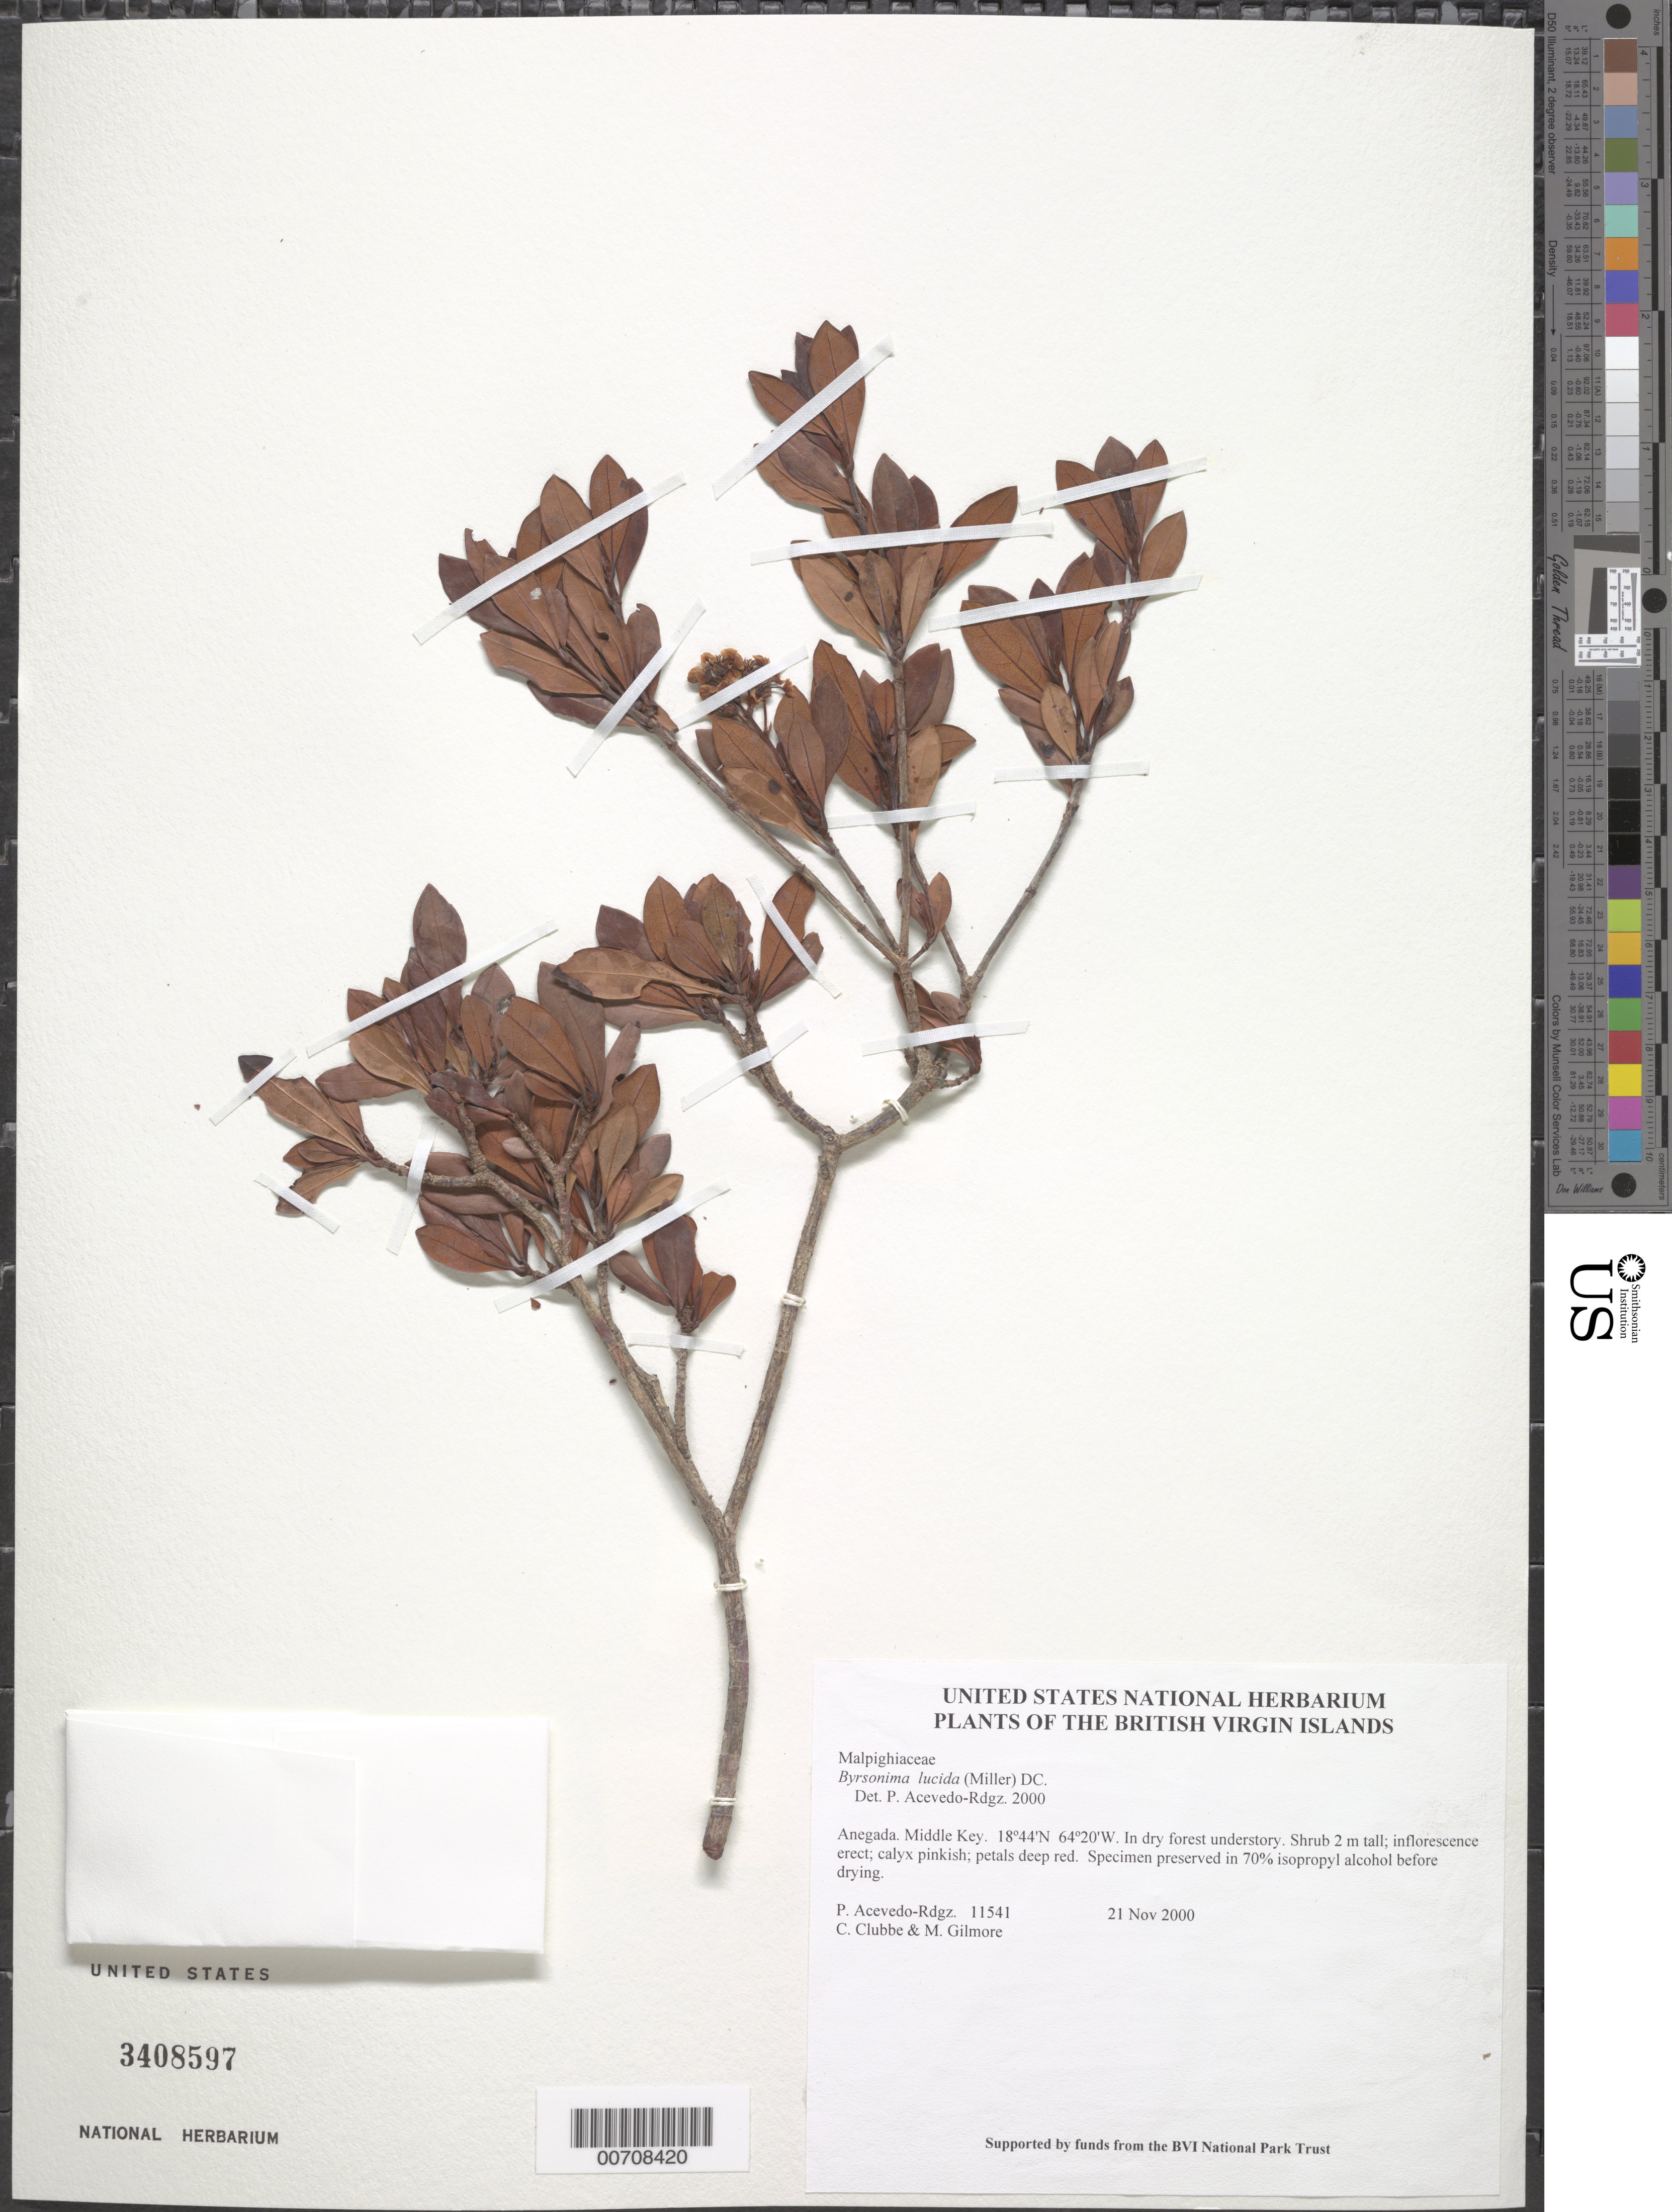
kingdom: Plantae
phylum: Tracheophyta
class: Magnoliopsida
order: Malpighiales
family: Malpighiaceae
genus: Byrsonima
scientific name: Byrsonima lucida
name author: (Mill.) DC.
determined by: Acevedo-Rodríguez, P., (BOT), Smithsonian Institution - National Museum of Natural History (UNITED STATES)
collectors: P. Acevedo-Rodr., C. Clubbe & M. Gilmore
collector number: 11541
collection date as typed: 21 Nov 2000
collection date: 2000-11-21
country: British Virgin Islands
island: Anegada I.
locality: Middle Key.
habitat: In dry forest understory.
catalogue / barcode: US 3408597